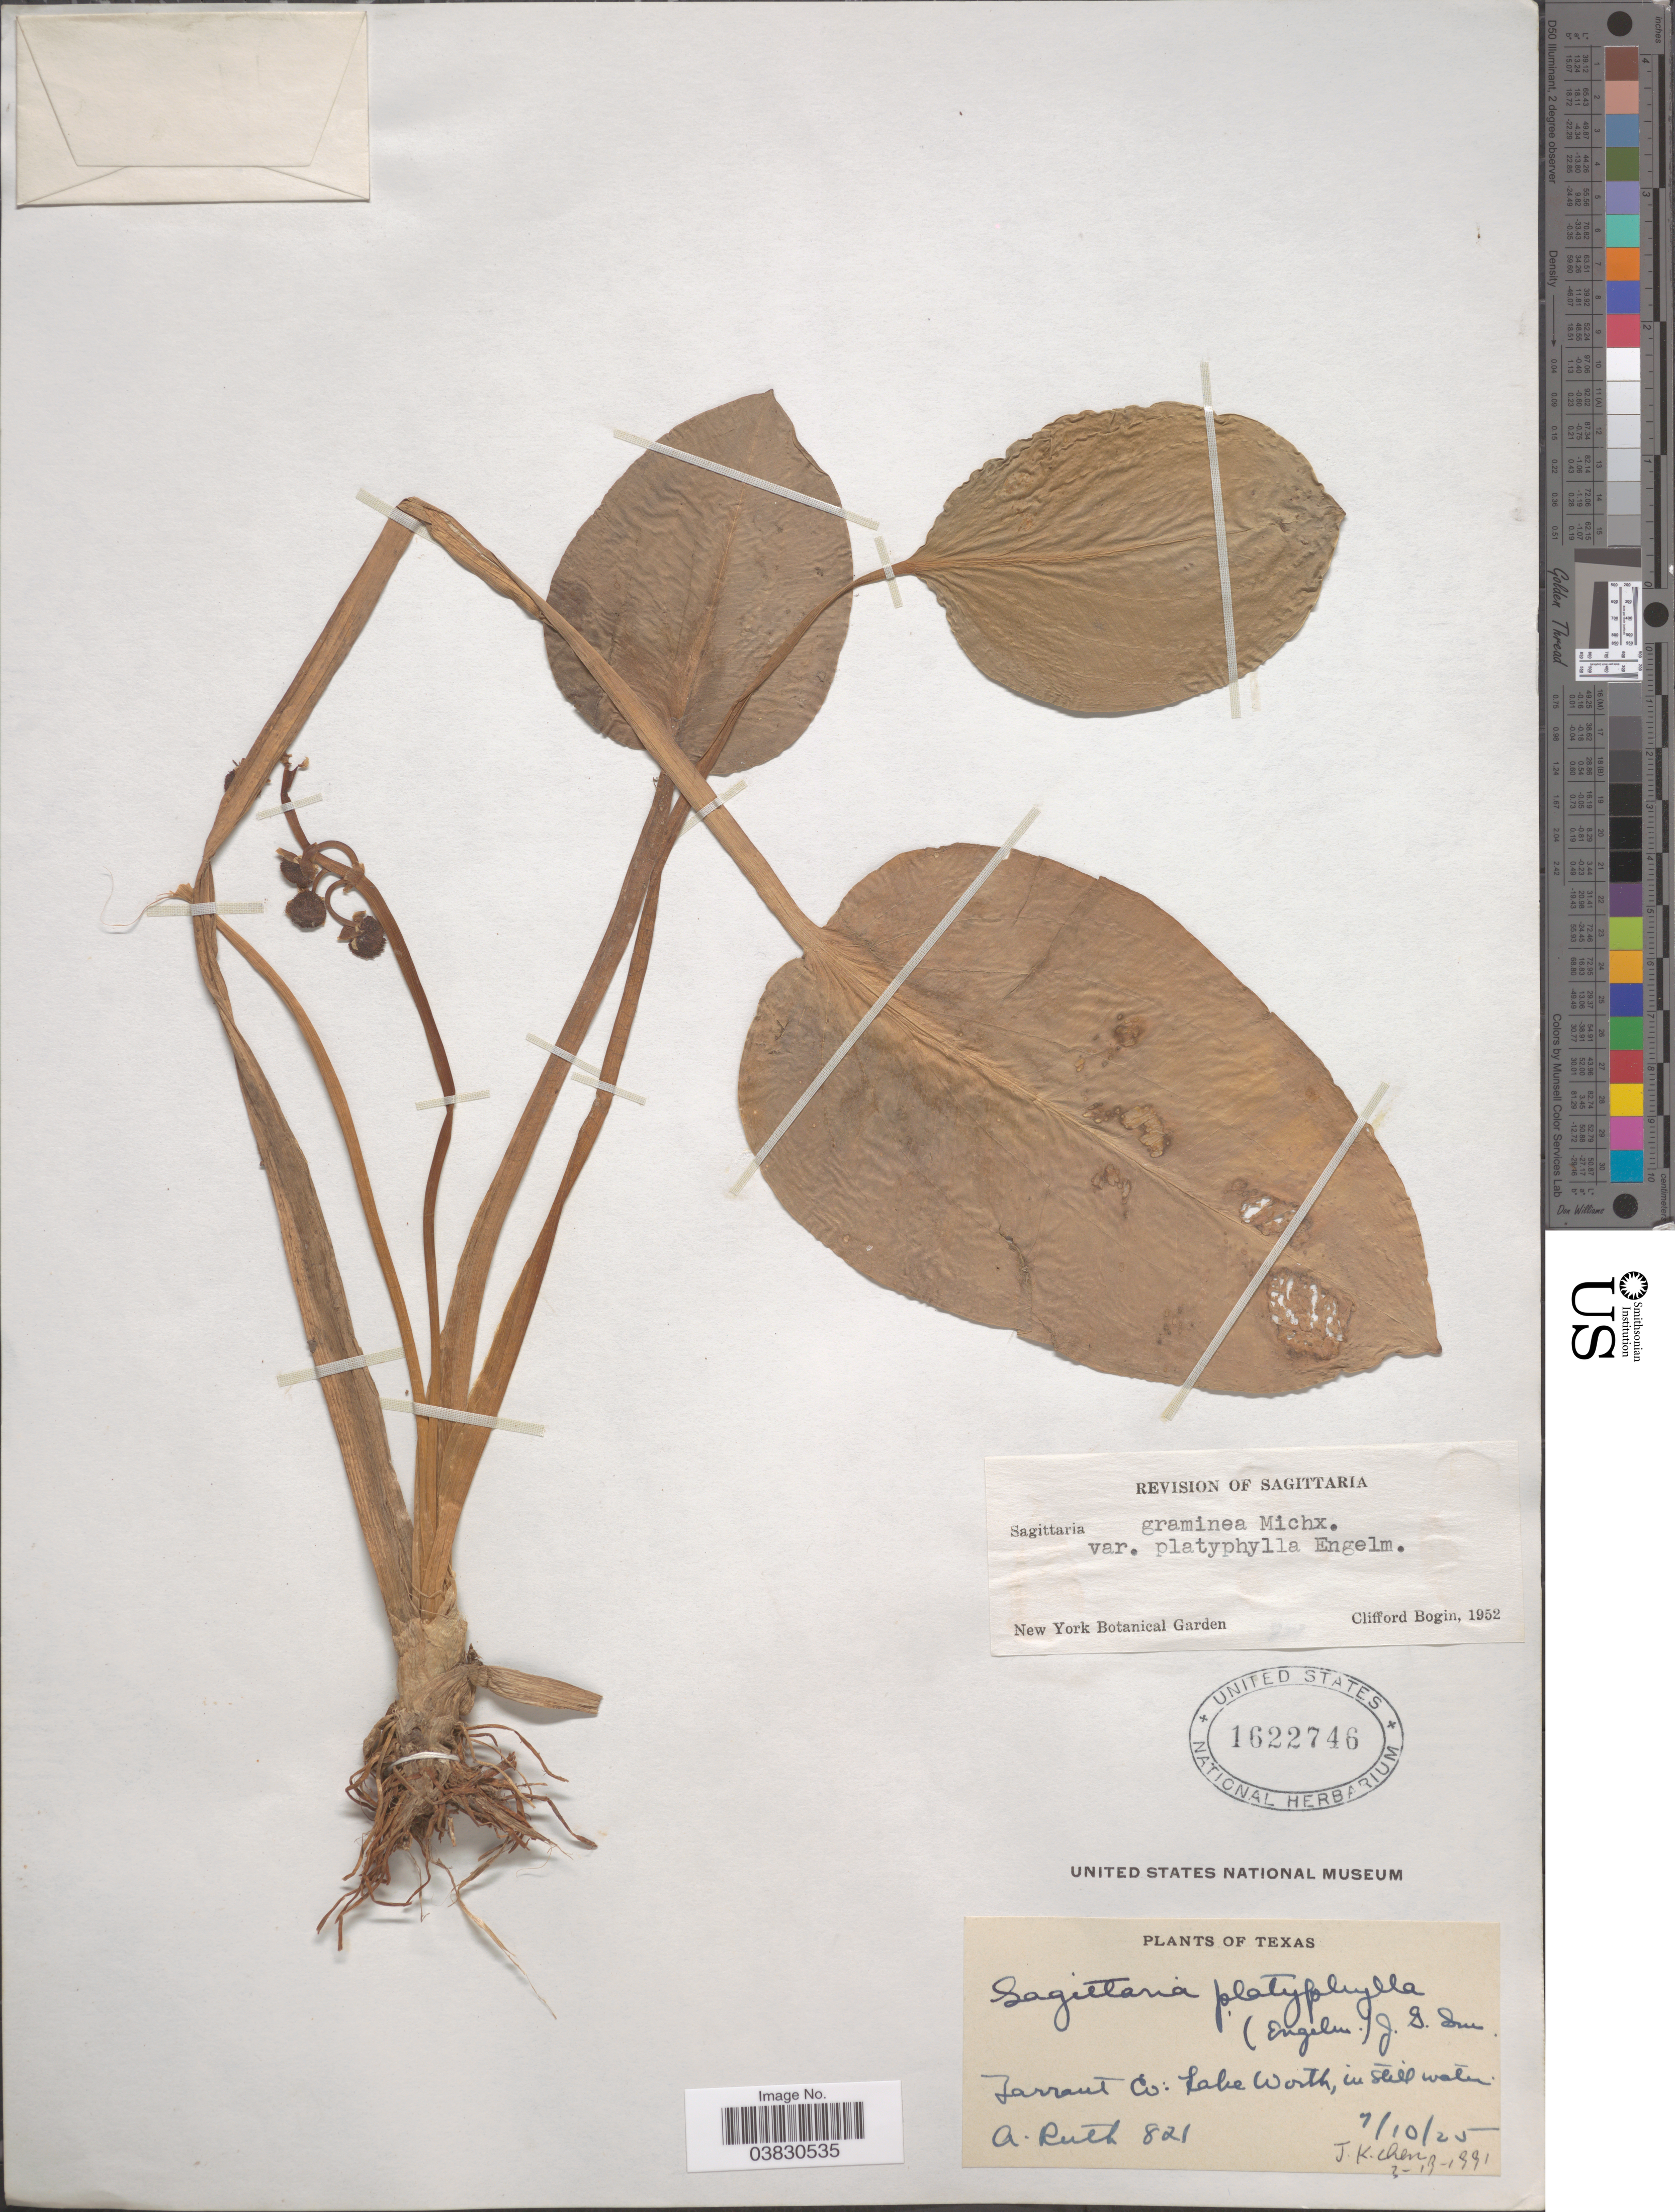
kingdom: Plantae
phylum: Tracheophyta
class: Liliopsida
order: Alismatales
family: Alismataceae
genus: Sagittaria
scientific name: Sagittaria platyphylla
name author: (Englem.) J.G. Sm.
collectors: A. Ruth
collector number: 821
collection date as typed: Transcribed d/m/y: 7/10/25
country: United States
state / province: Texas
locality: Tarrant Co: Lake Worth, in still water.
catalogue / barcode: US 1622746